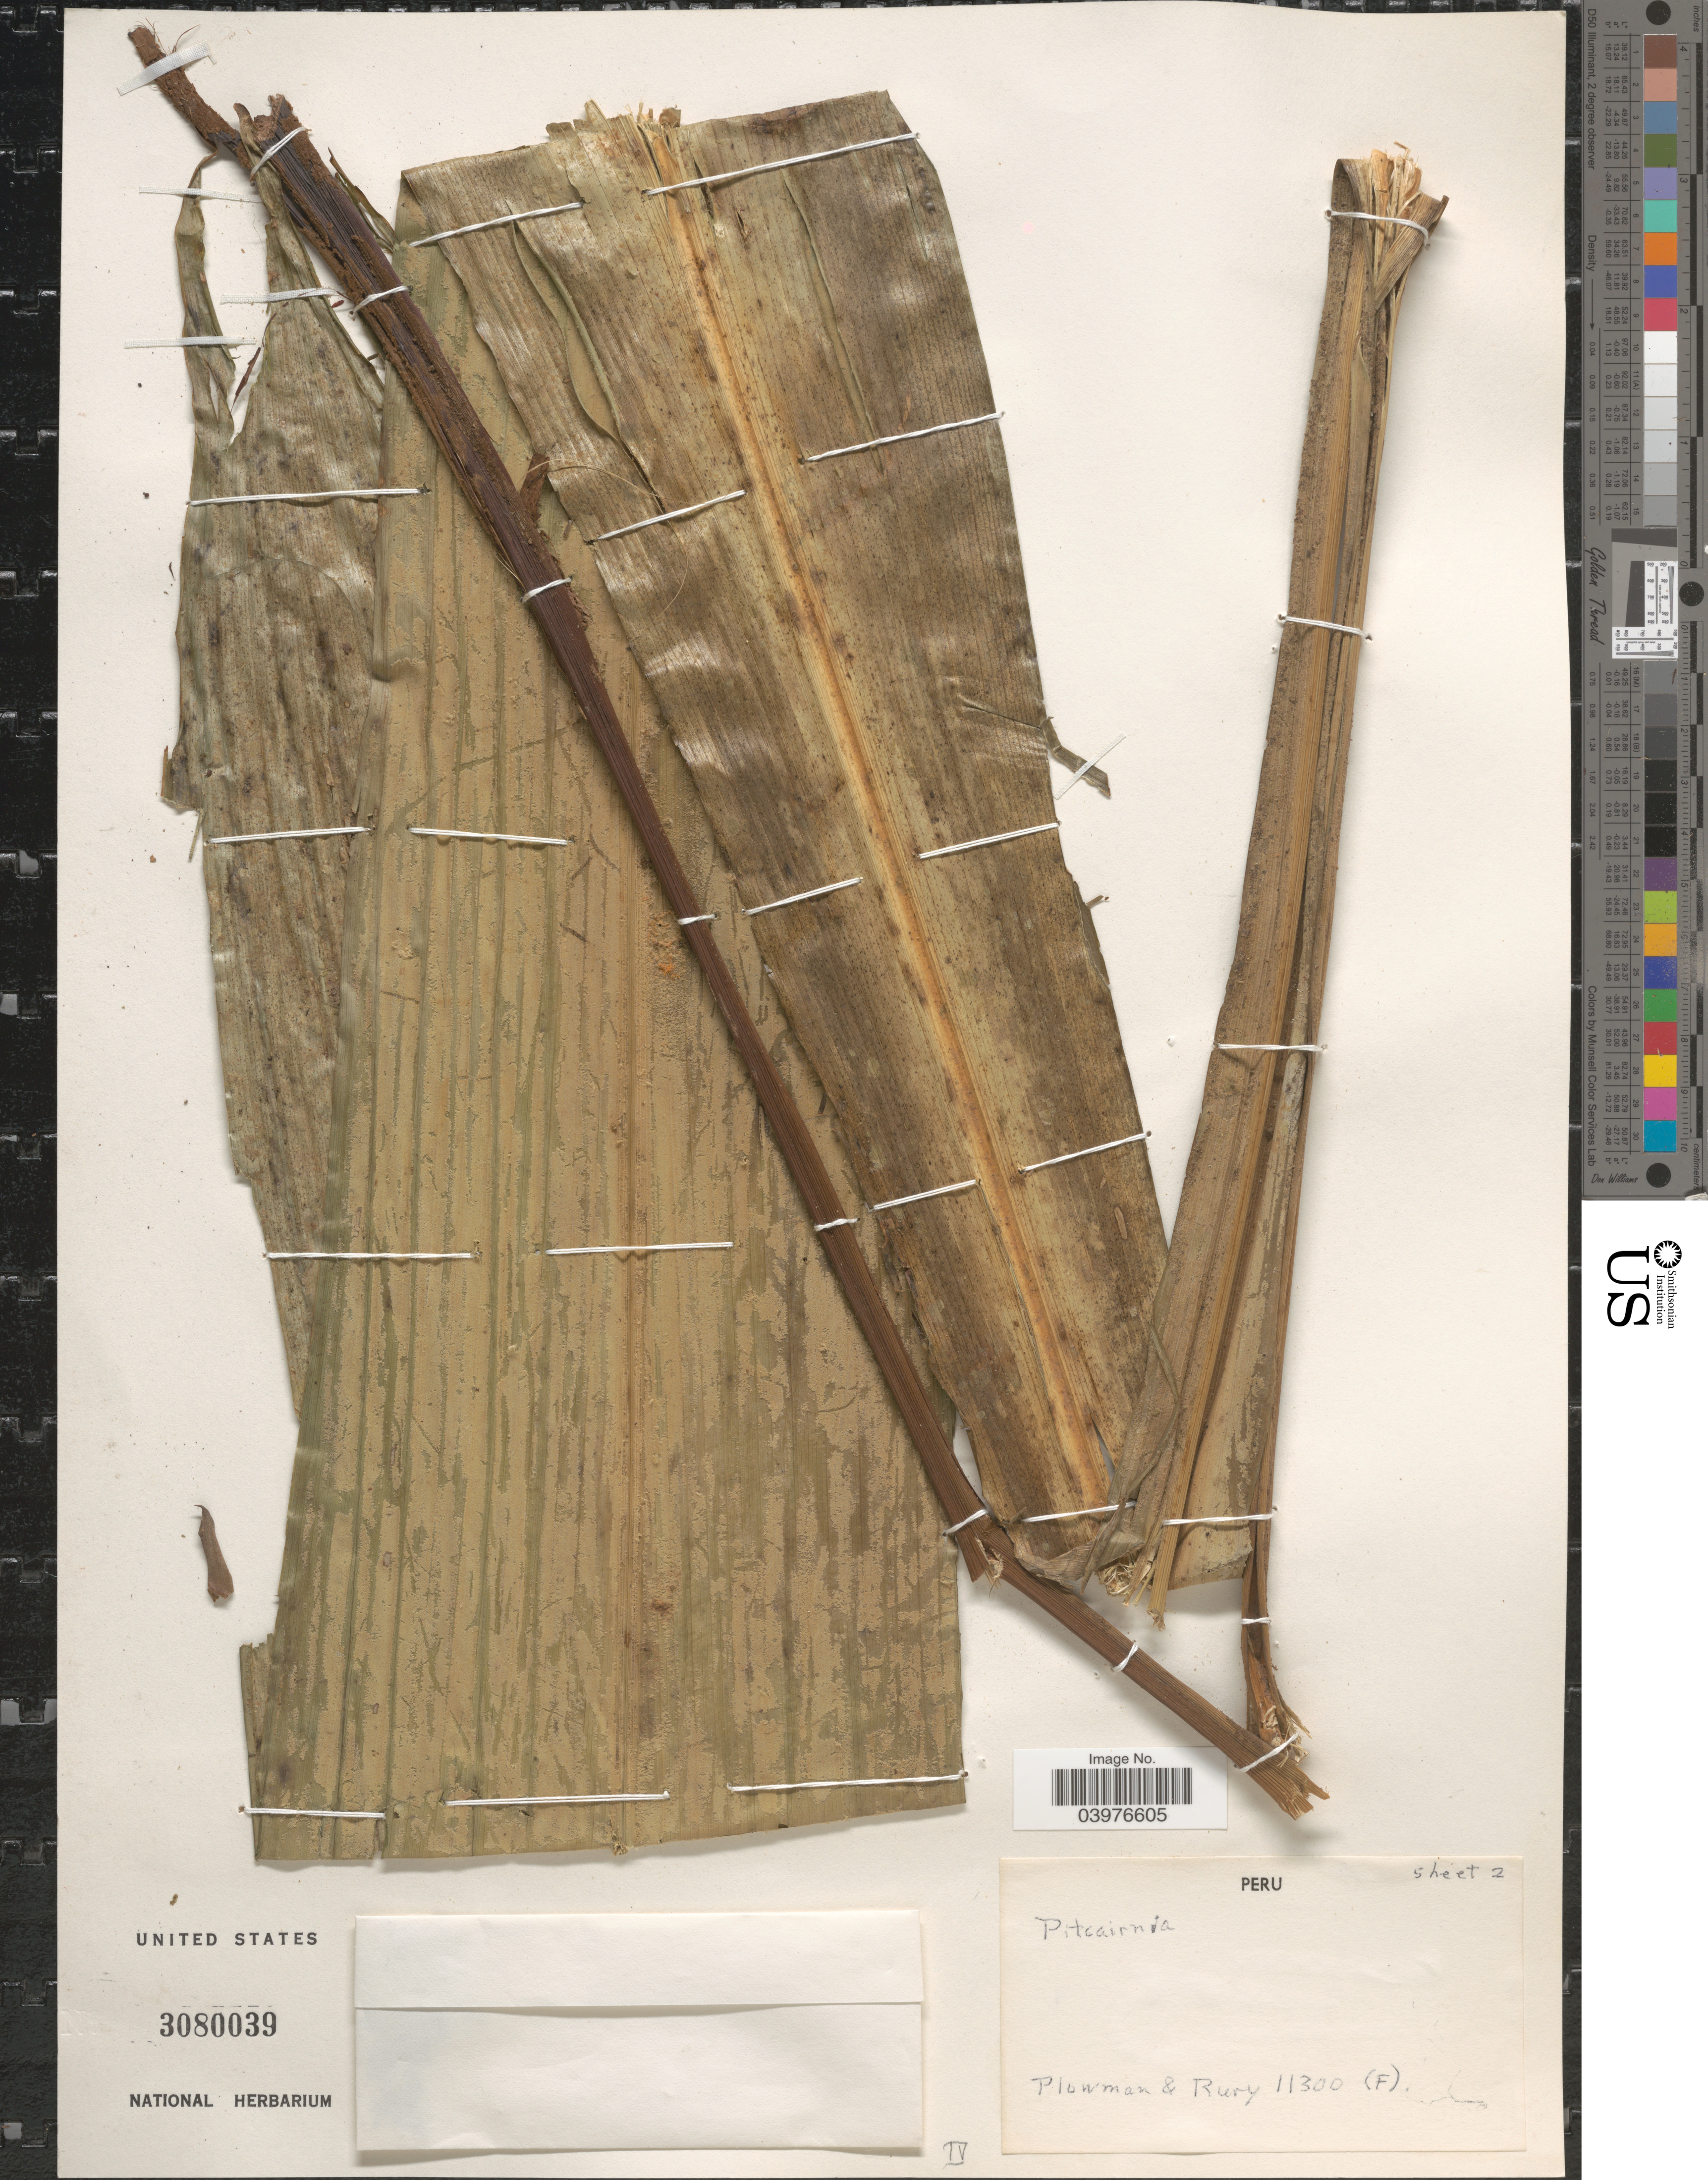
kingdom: Plantae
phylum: Tracheophyta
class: Liliopsida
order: Poales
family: Bromeliaceae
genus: Pitcairnia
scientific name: Pitcairnia sp.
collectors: Plowman & Rury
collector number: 11300 (F)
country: Peru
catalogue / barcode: US 3080039